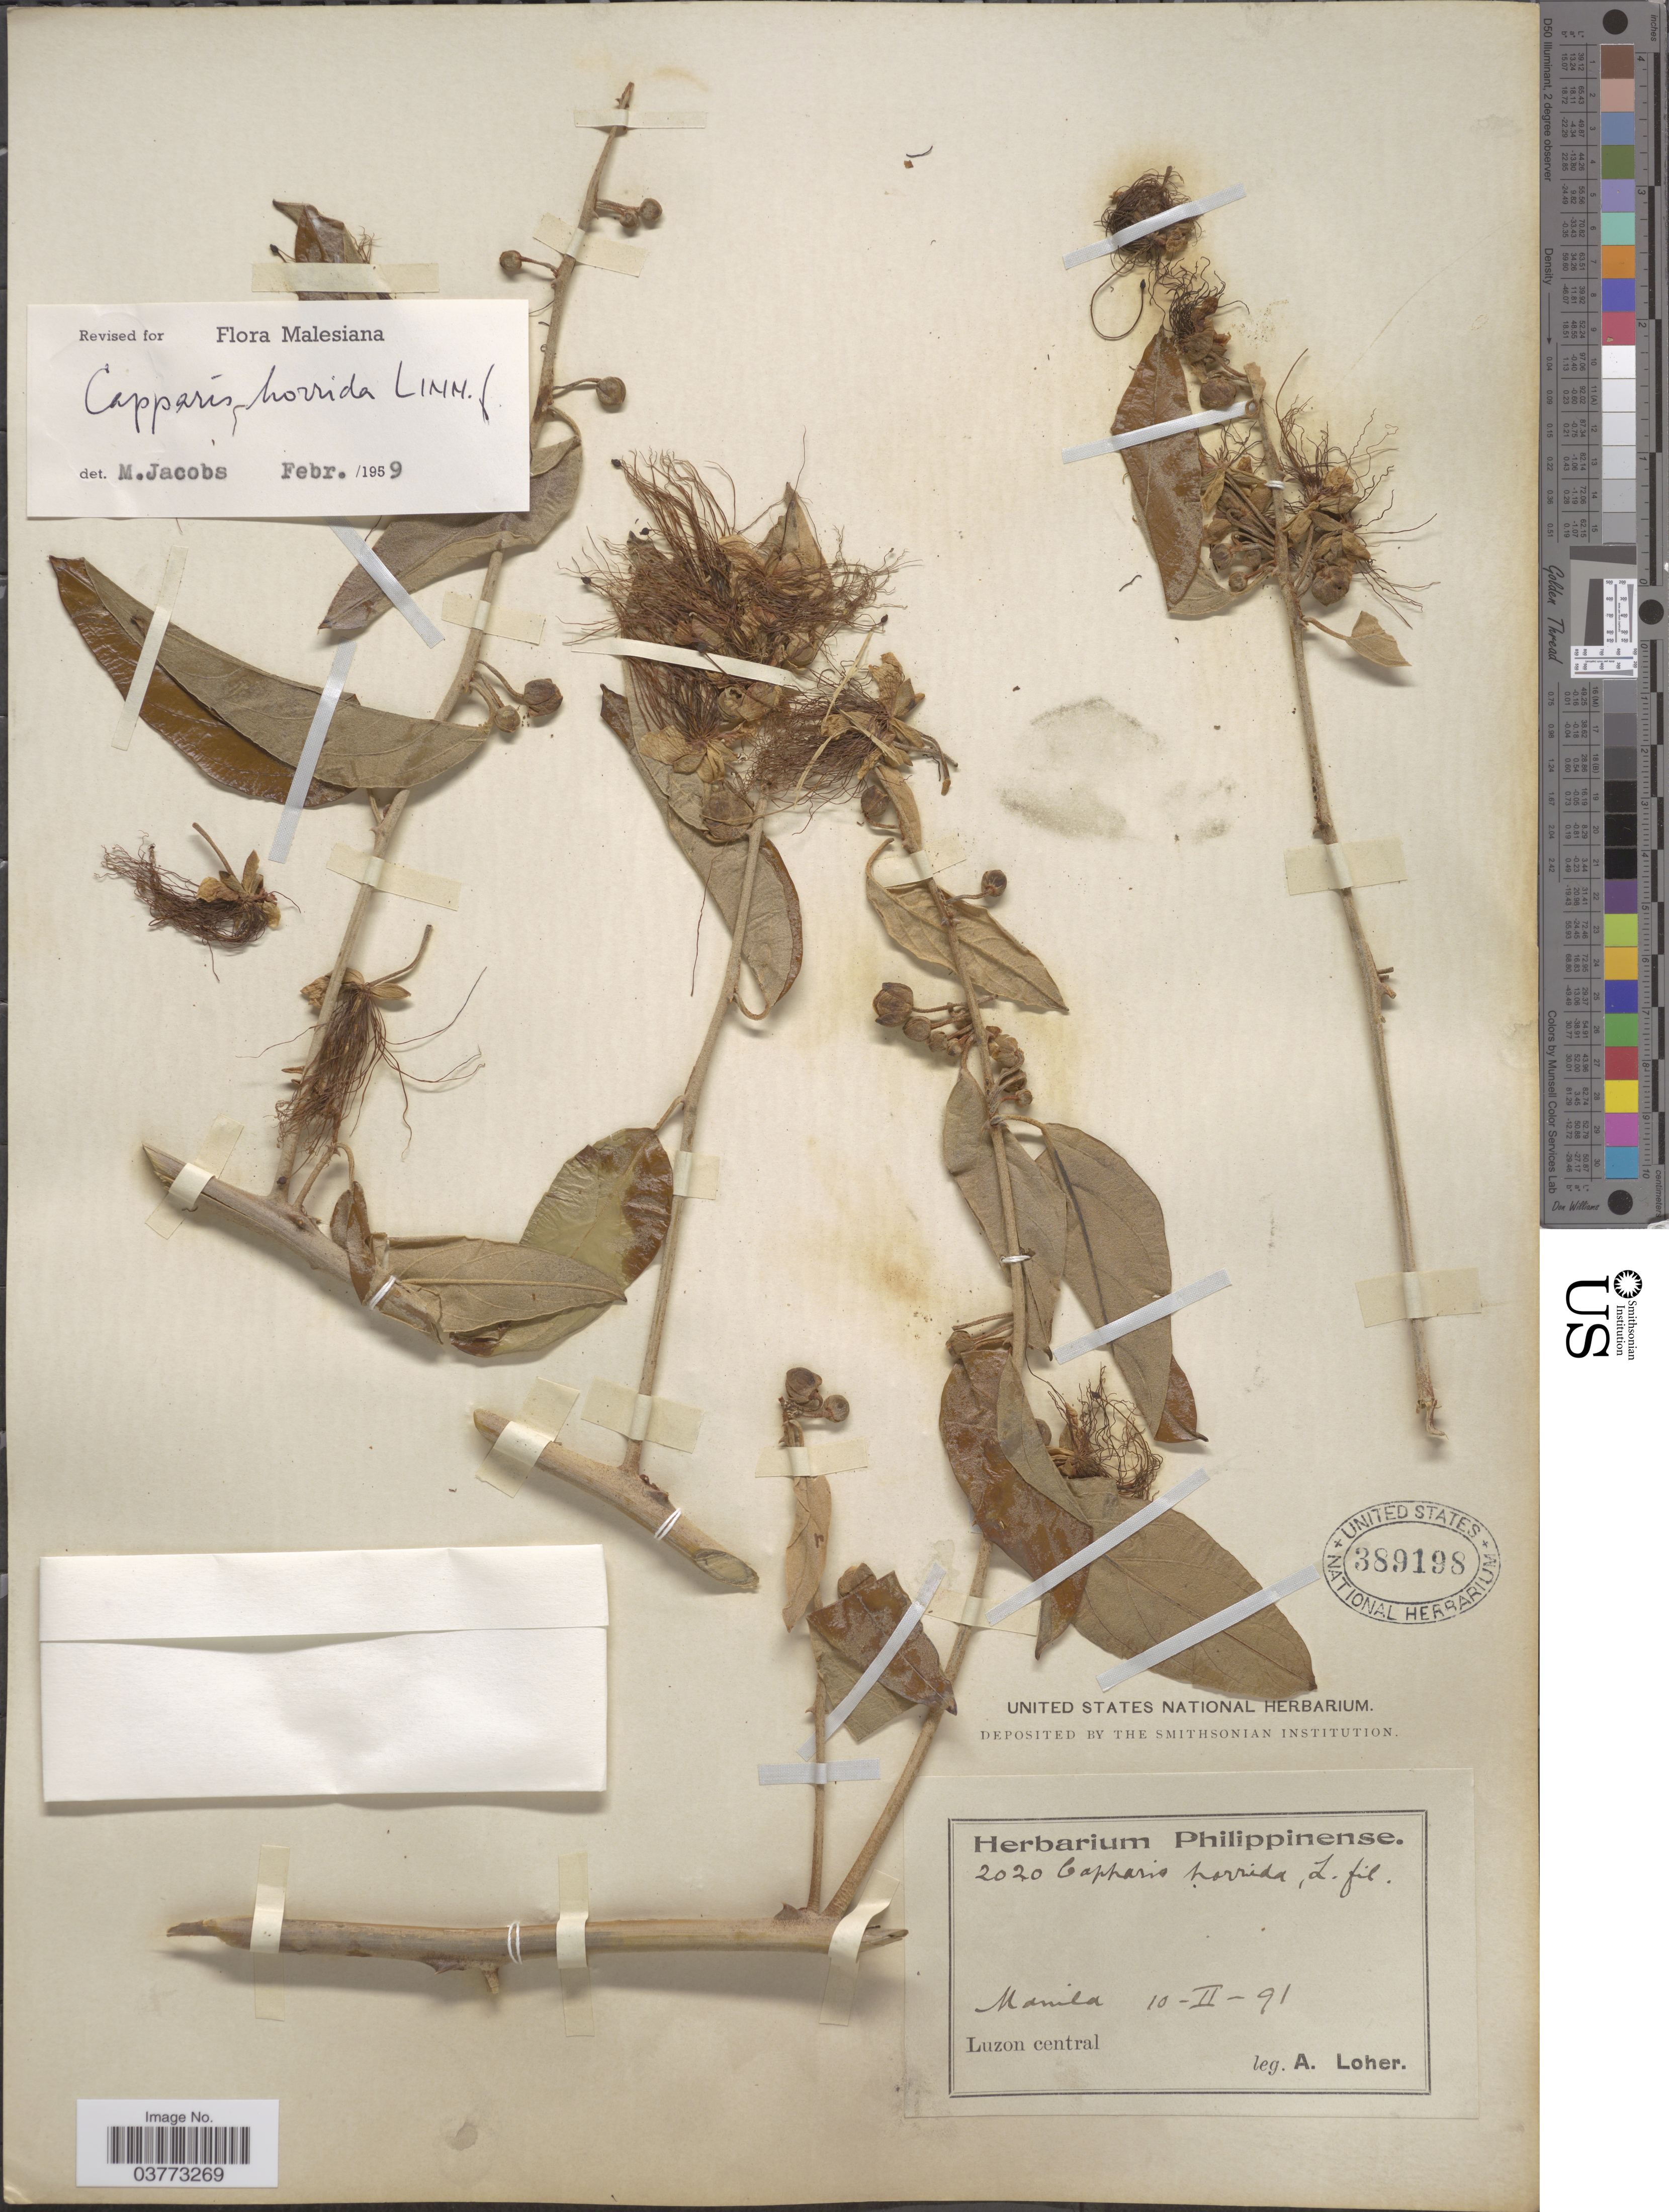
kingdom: Plantae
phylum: Tracheophyta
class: Magnoliopsida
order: Brassicales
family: Capparaceae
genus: Capparis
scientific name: Capparis horrida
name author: L. f.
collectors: A. Loher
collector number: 2020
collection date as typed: Transcribed d/m/y: 10/2/91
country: Philippines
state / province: Central Luzon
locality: Manila. Luzon central.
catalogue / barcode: US 389198